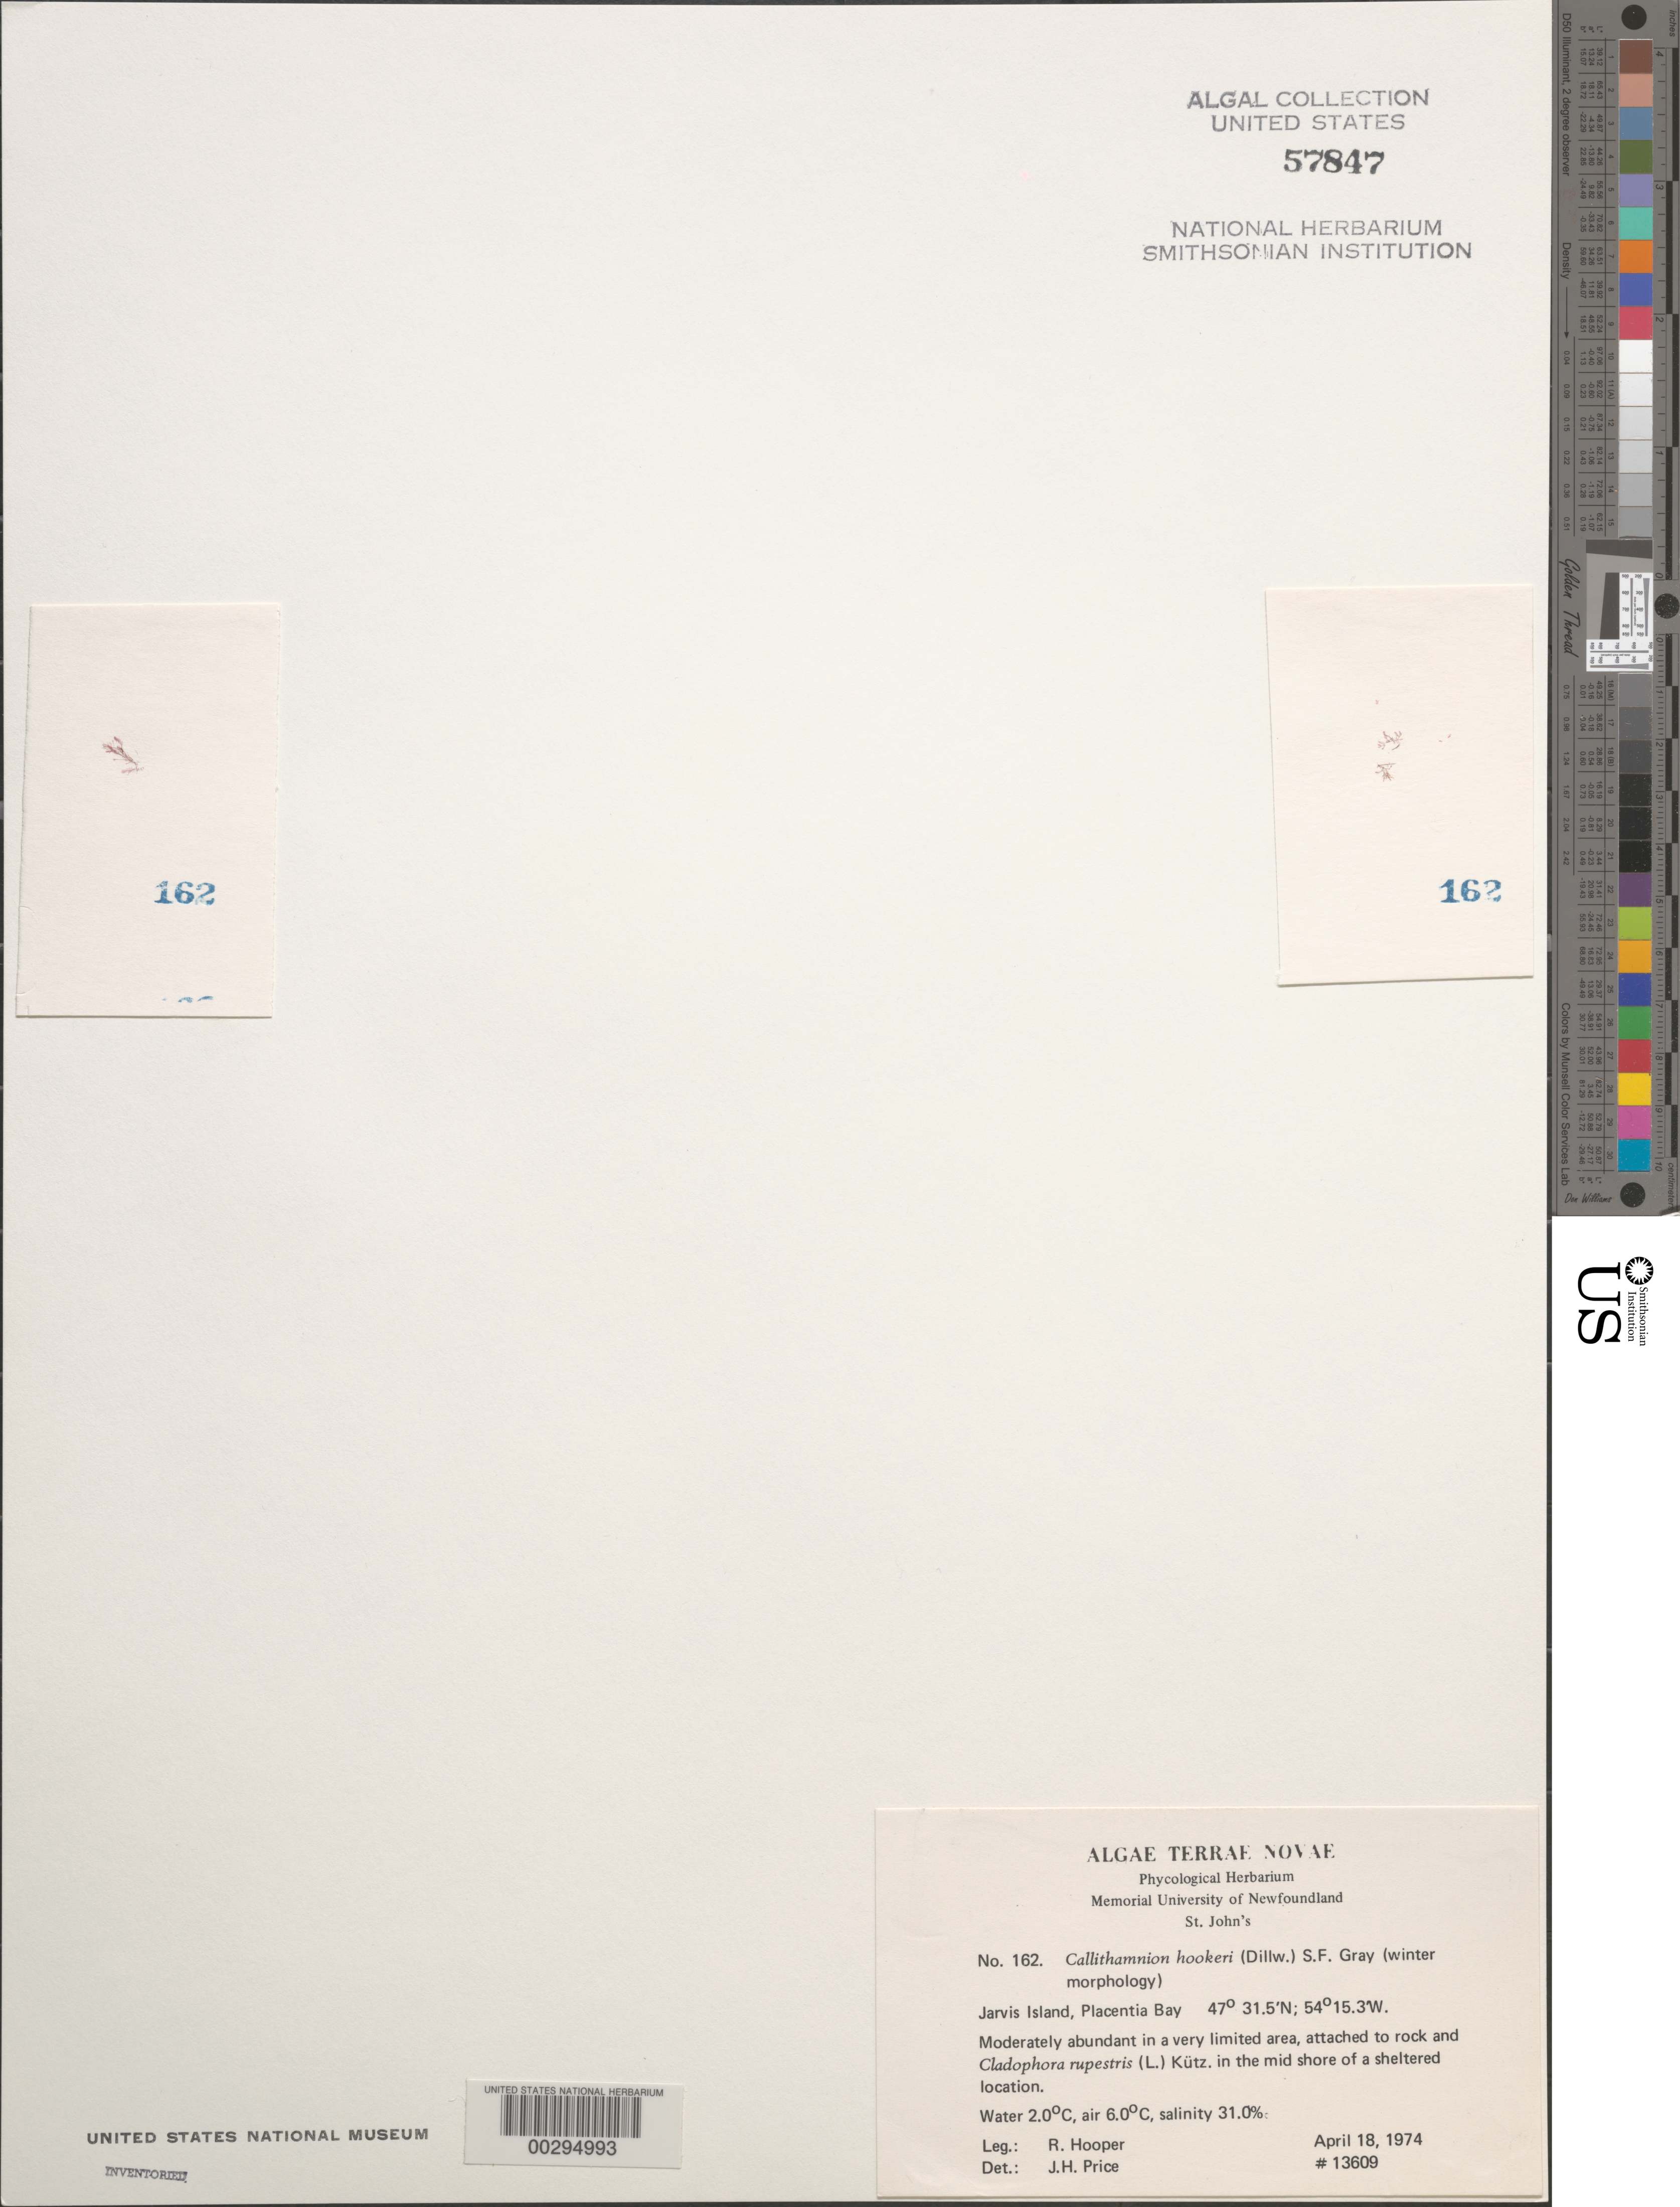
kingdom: Plantae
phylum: Rhodophyta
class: Florideophyceae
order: Ceramiales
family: Callithamniaceae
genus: Gaillona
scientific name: Gaillona hookeri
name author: (Dillwyn) A. Athanasiadis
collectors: R. G. Hooper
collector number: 13609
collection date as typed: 18 Apr 1974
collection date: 1974-04-18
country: Canada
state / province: Newfoundland and Labrador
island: Jarvis Island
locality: Placentia Bay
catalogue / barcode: US 57847